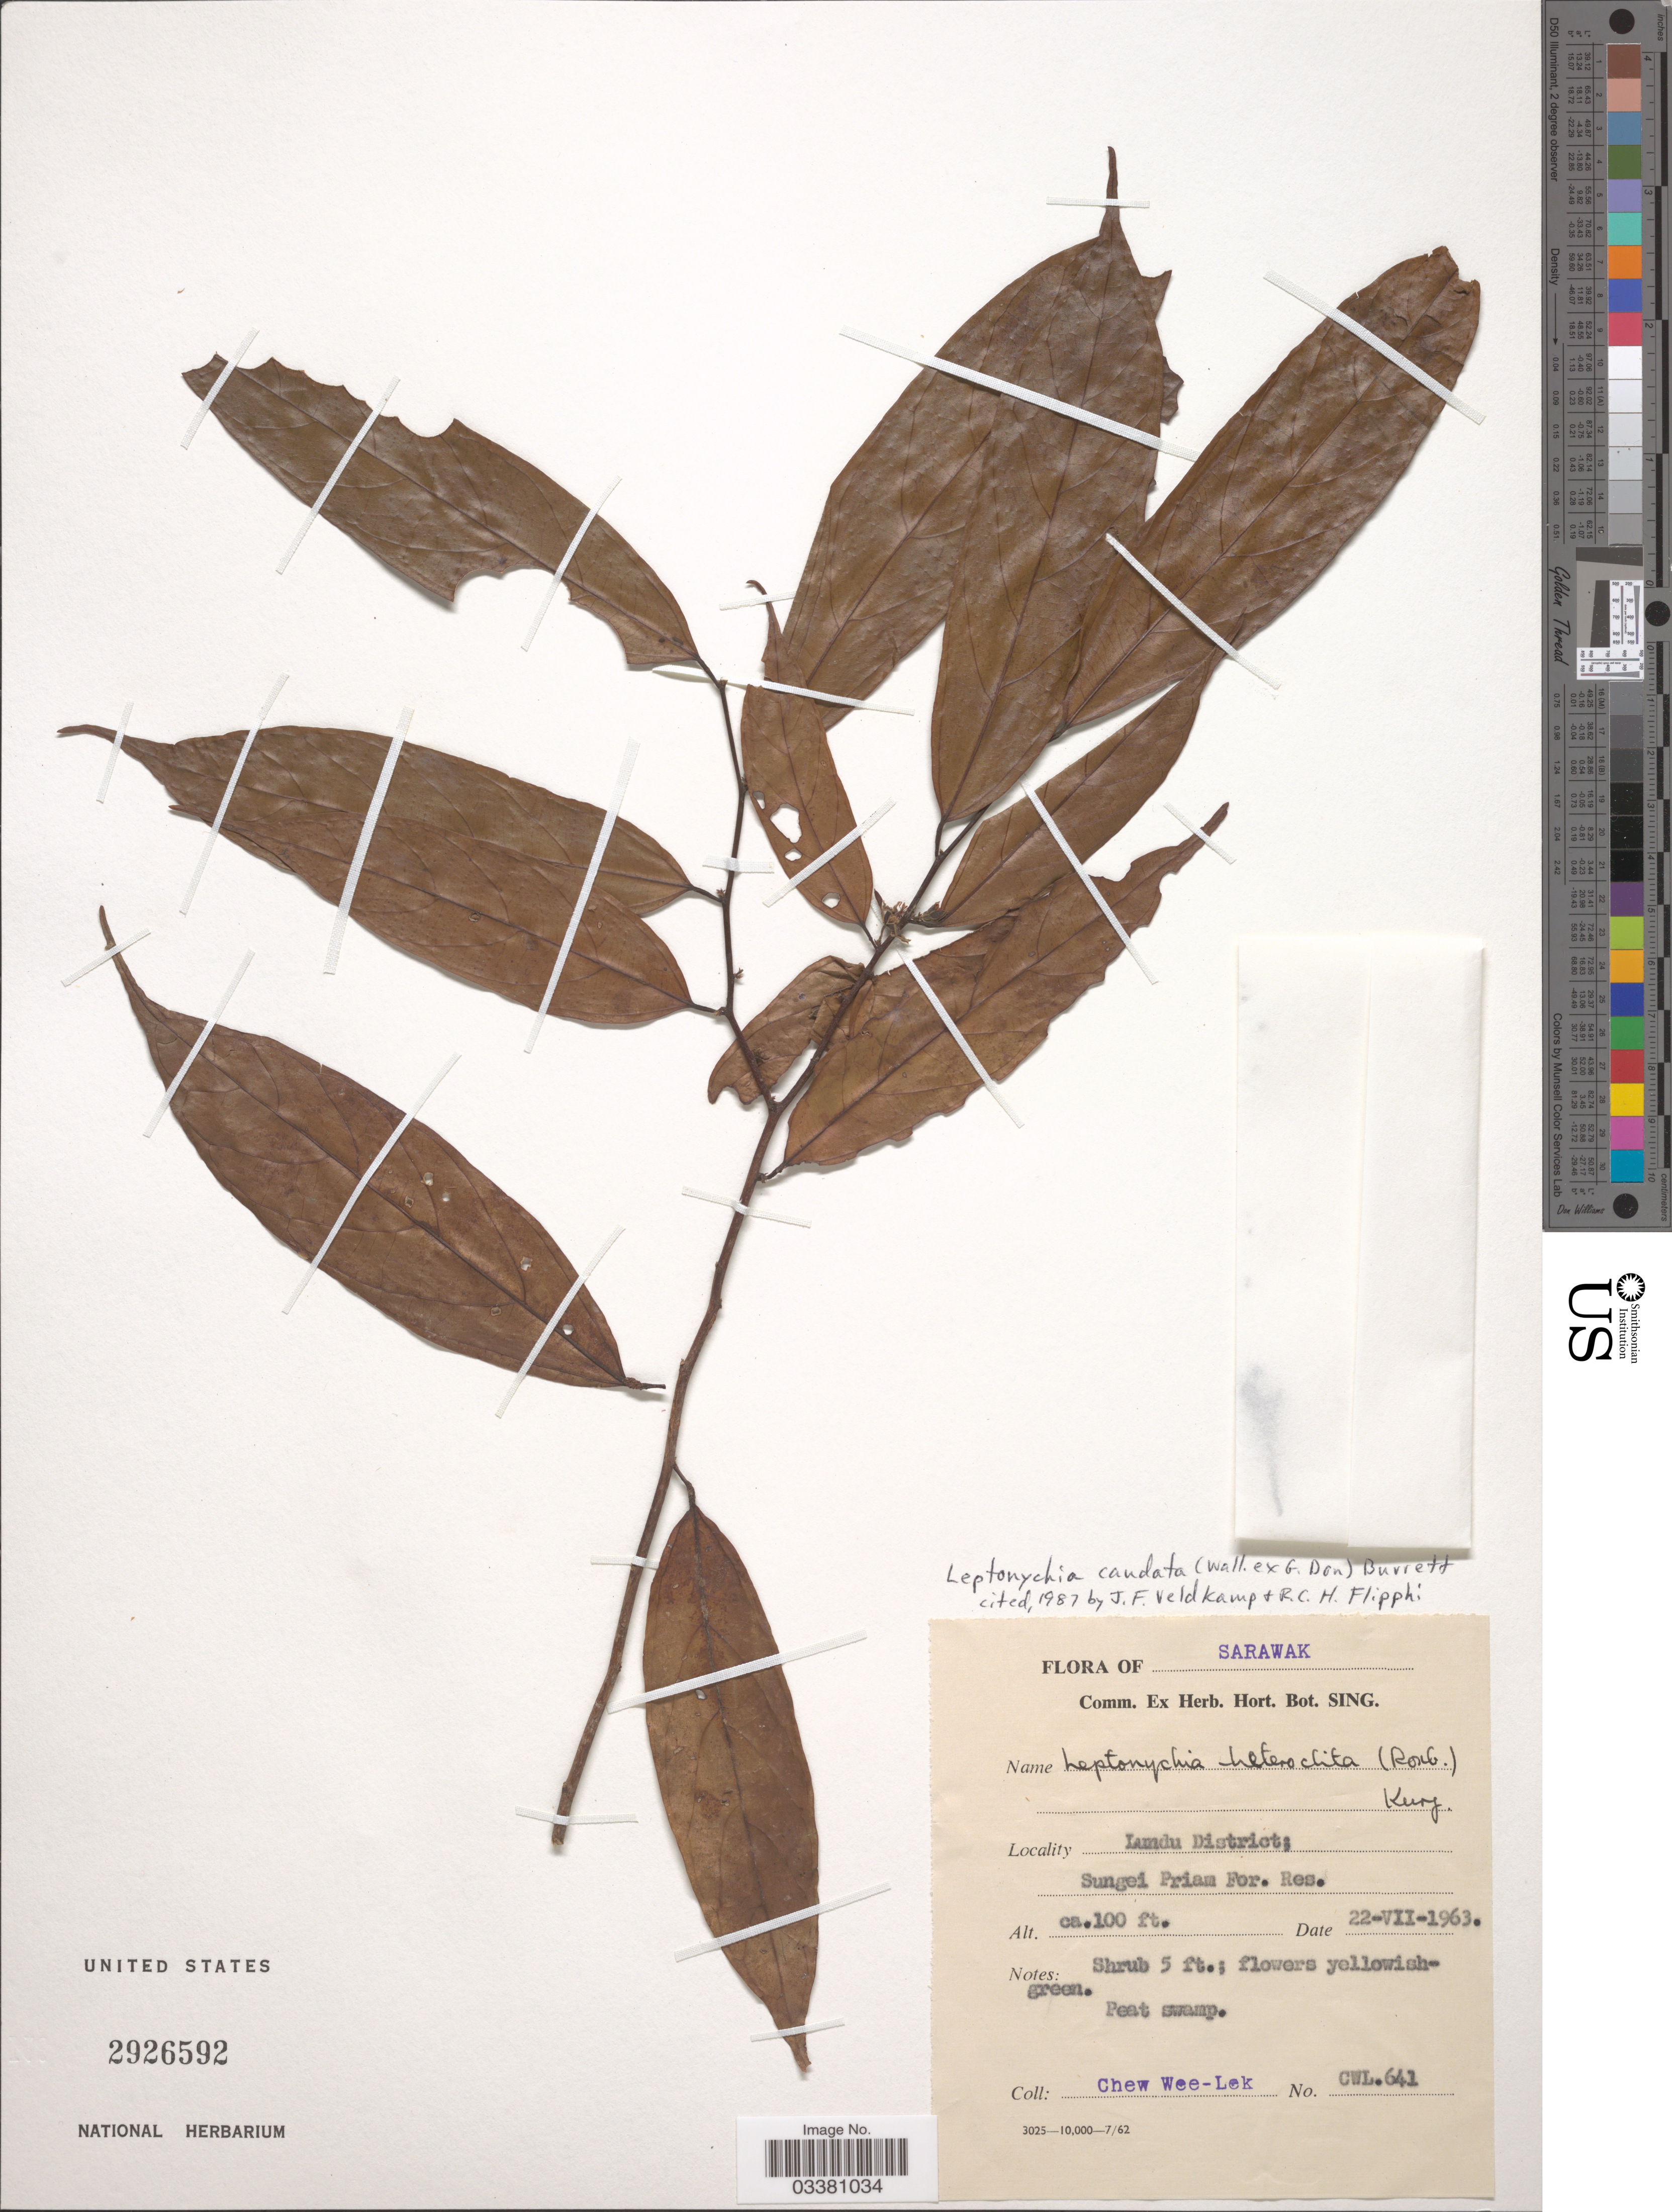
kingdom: Plantae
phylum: Tracheophyta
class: Magnoliopsida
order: Malvales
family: Malvaceae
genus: Leptonychia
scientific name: Leptonychia caudata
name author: Burret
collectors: W. Chew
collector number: CWL.641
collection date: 1963-07-22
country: Malaysia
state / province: Sarawak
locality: Lundu District; Sungei Priam For. Res.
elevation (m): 30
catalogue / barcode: US 2926592